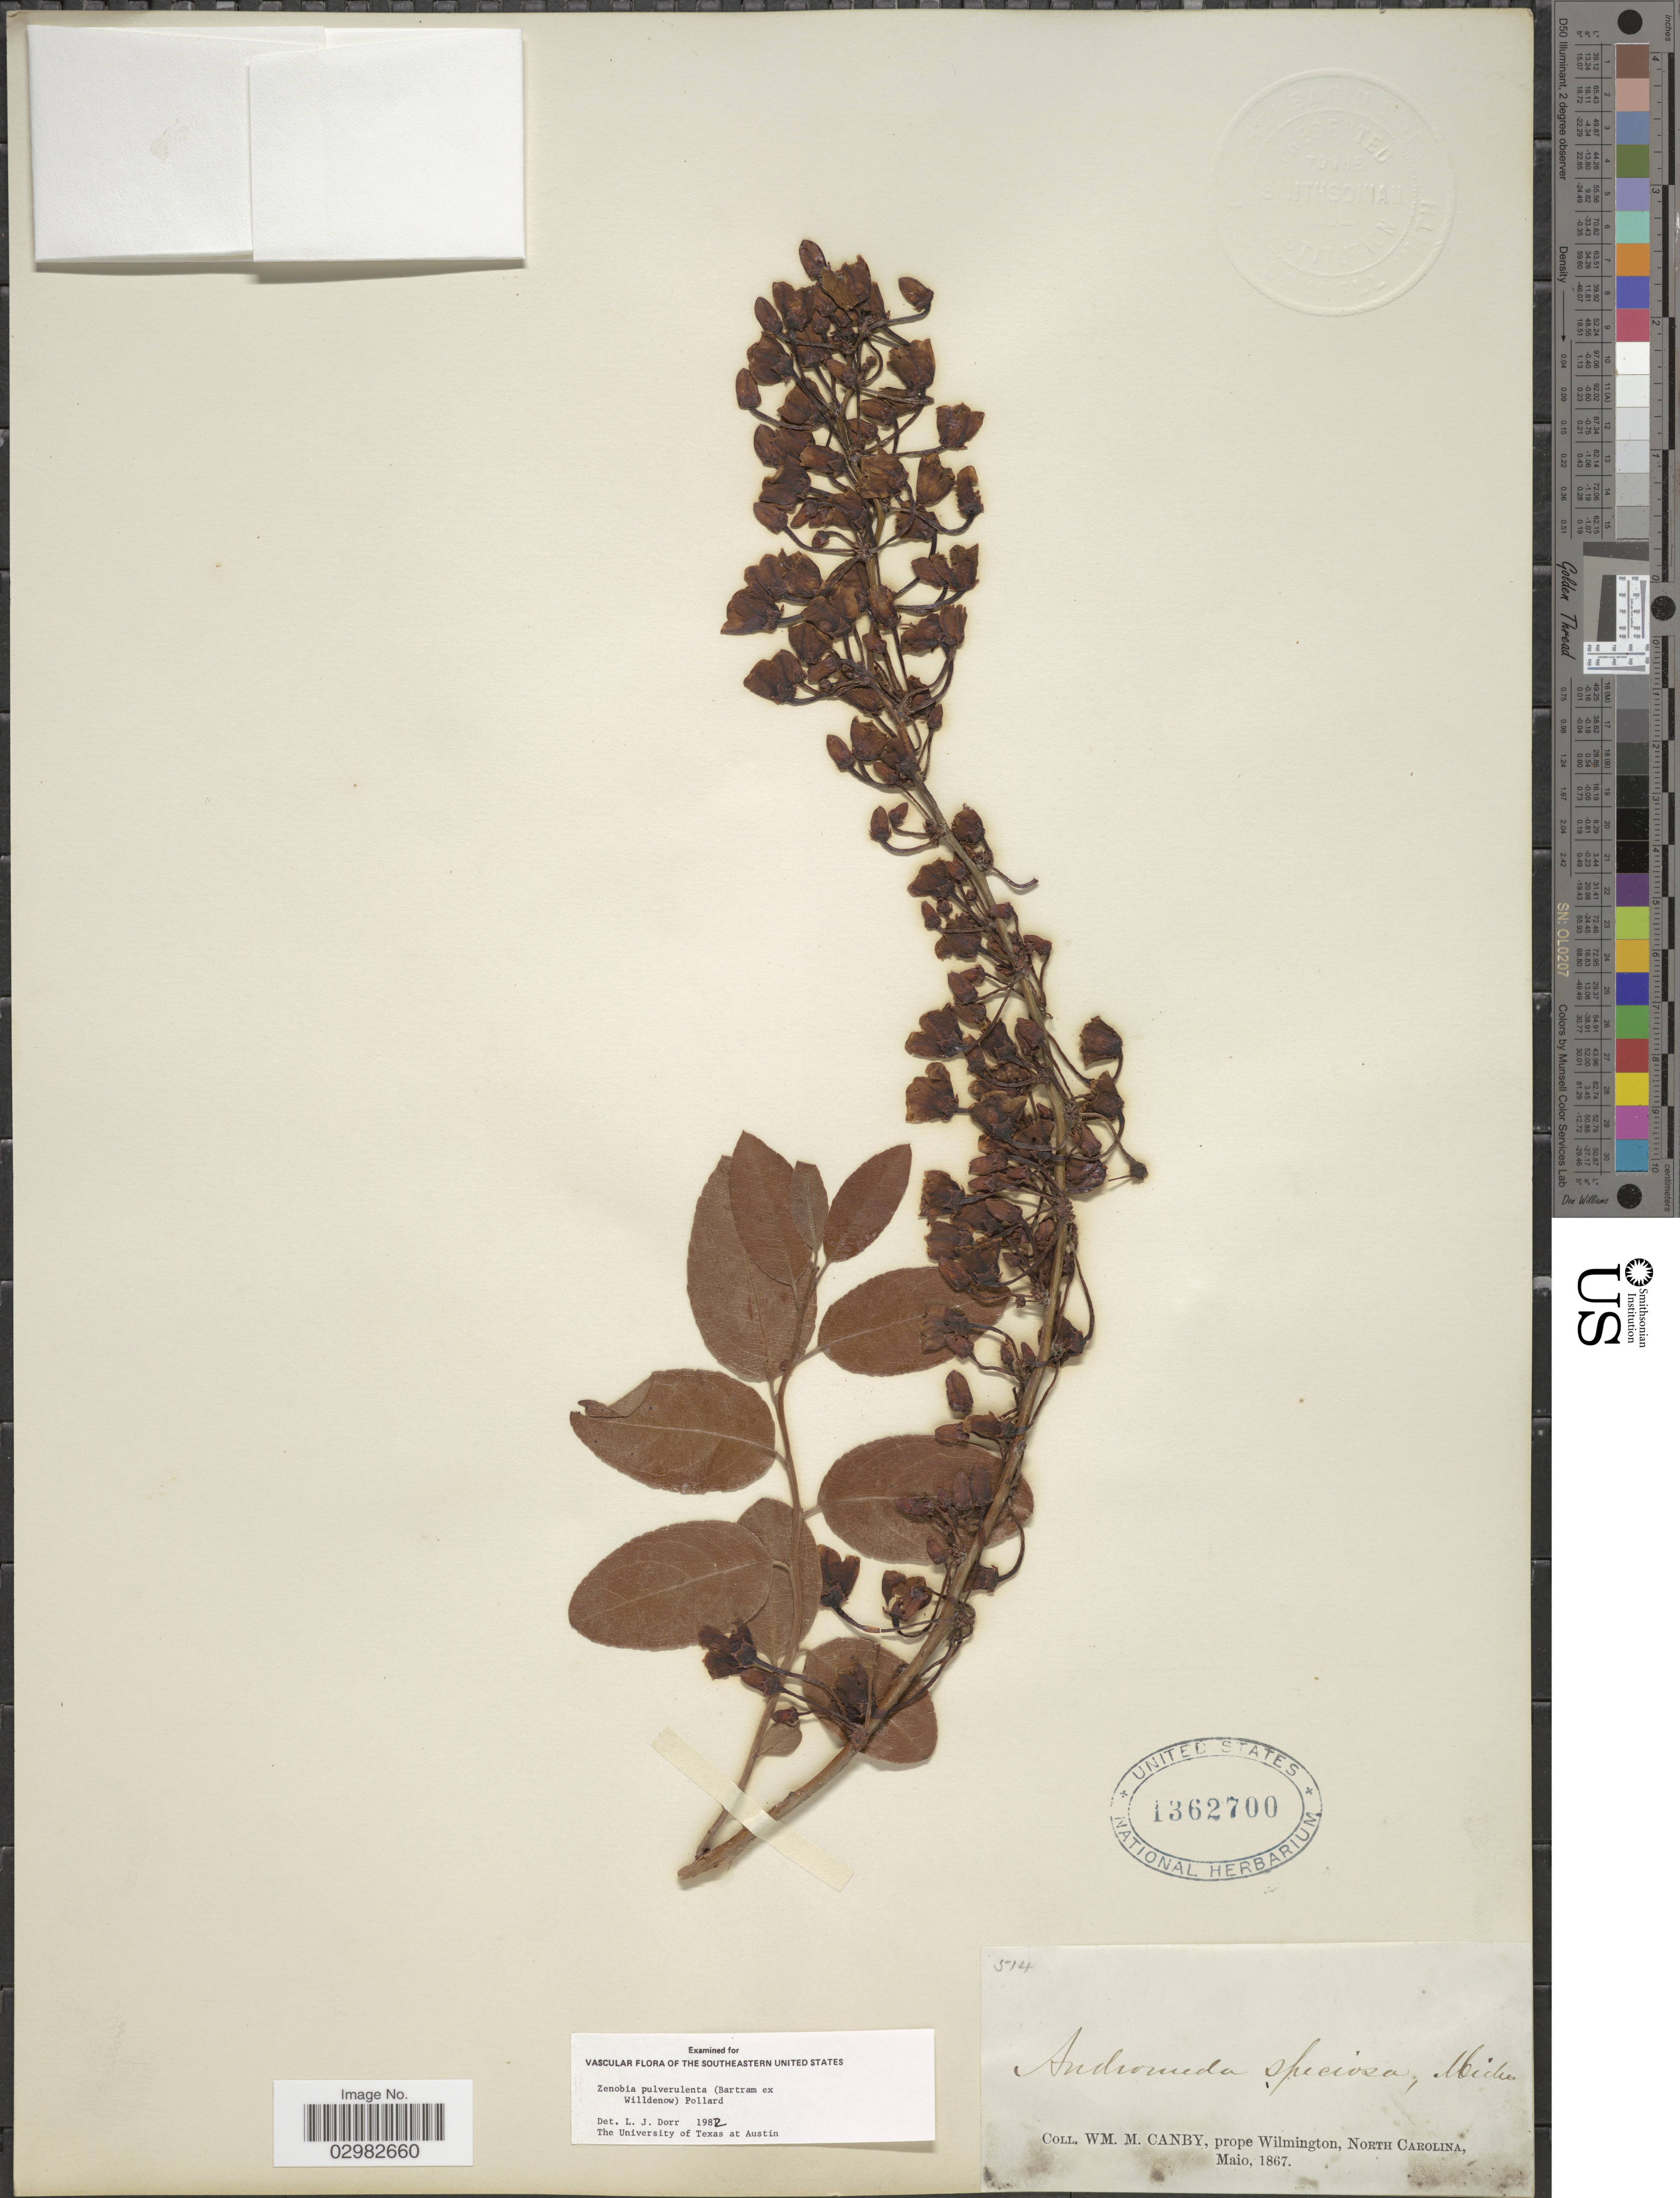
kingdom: Plantae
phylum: Tracheophyta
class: Magnoliopsida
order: Ericales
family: Ericaceae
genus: Zenobia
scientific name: Zenobia pulverulenta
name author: (W. Bartram ex Willd.) Pollard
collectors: W. Canby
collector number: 514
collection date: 1867-05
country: United States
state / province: North Carolina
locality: Prope Wilmington.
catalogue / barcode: US 1362700